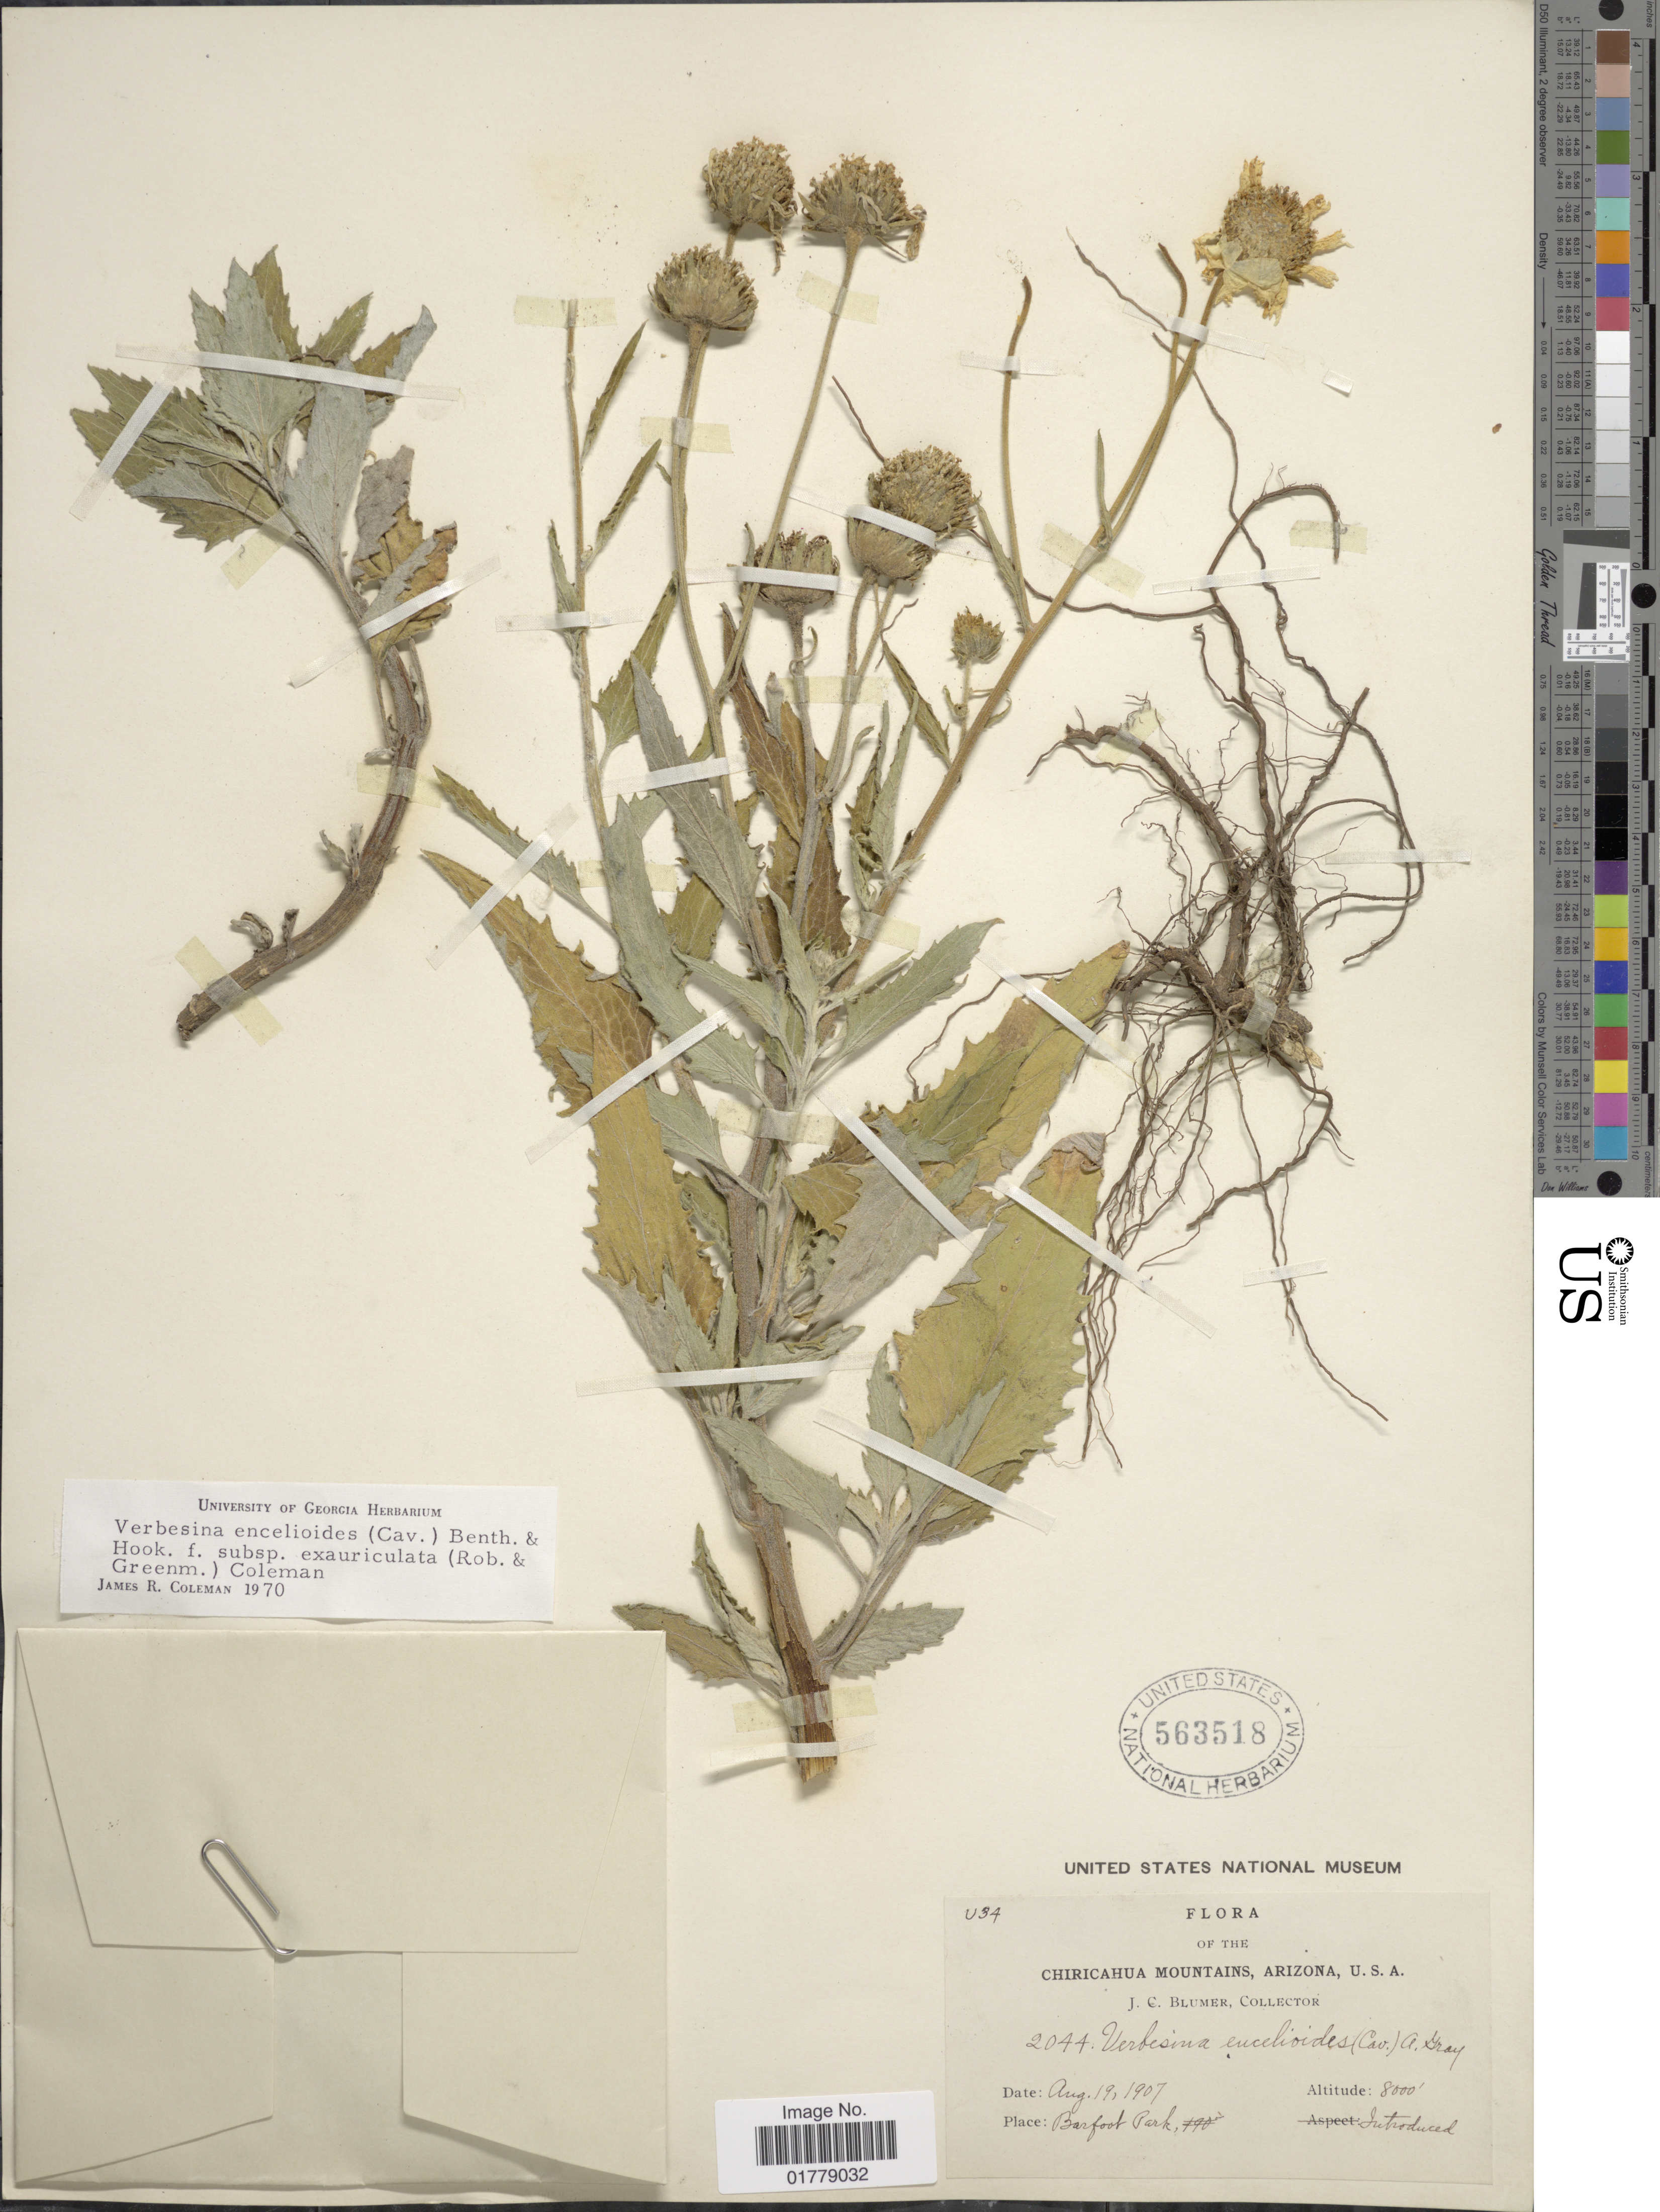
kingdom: Plantae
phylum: Tracheophyta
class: Magnoliopsida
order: Asterales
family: Asteraceae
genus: Verbesina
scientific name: Verbesina encelioides var. cana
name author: (B.L. Rob.) Greenm.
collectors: J. C. Blumer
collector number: U34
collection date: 1907-08-19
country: United States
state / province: Arizona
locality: Chiricahua Mountains, Arizona, U.S.A. Barfoot Park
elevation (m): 2438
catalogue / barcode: US 563518